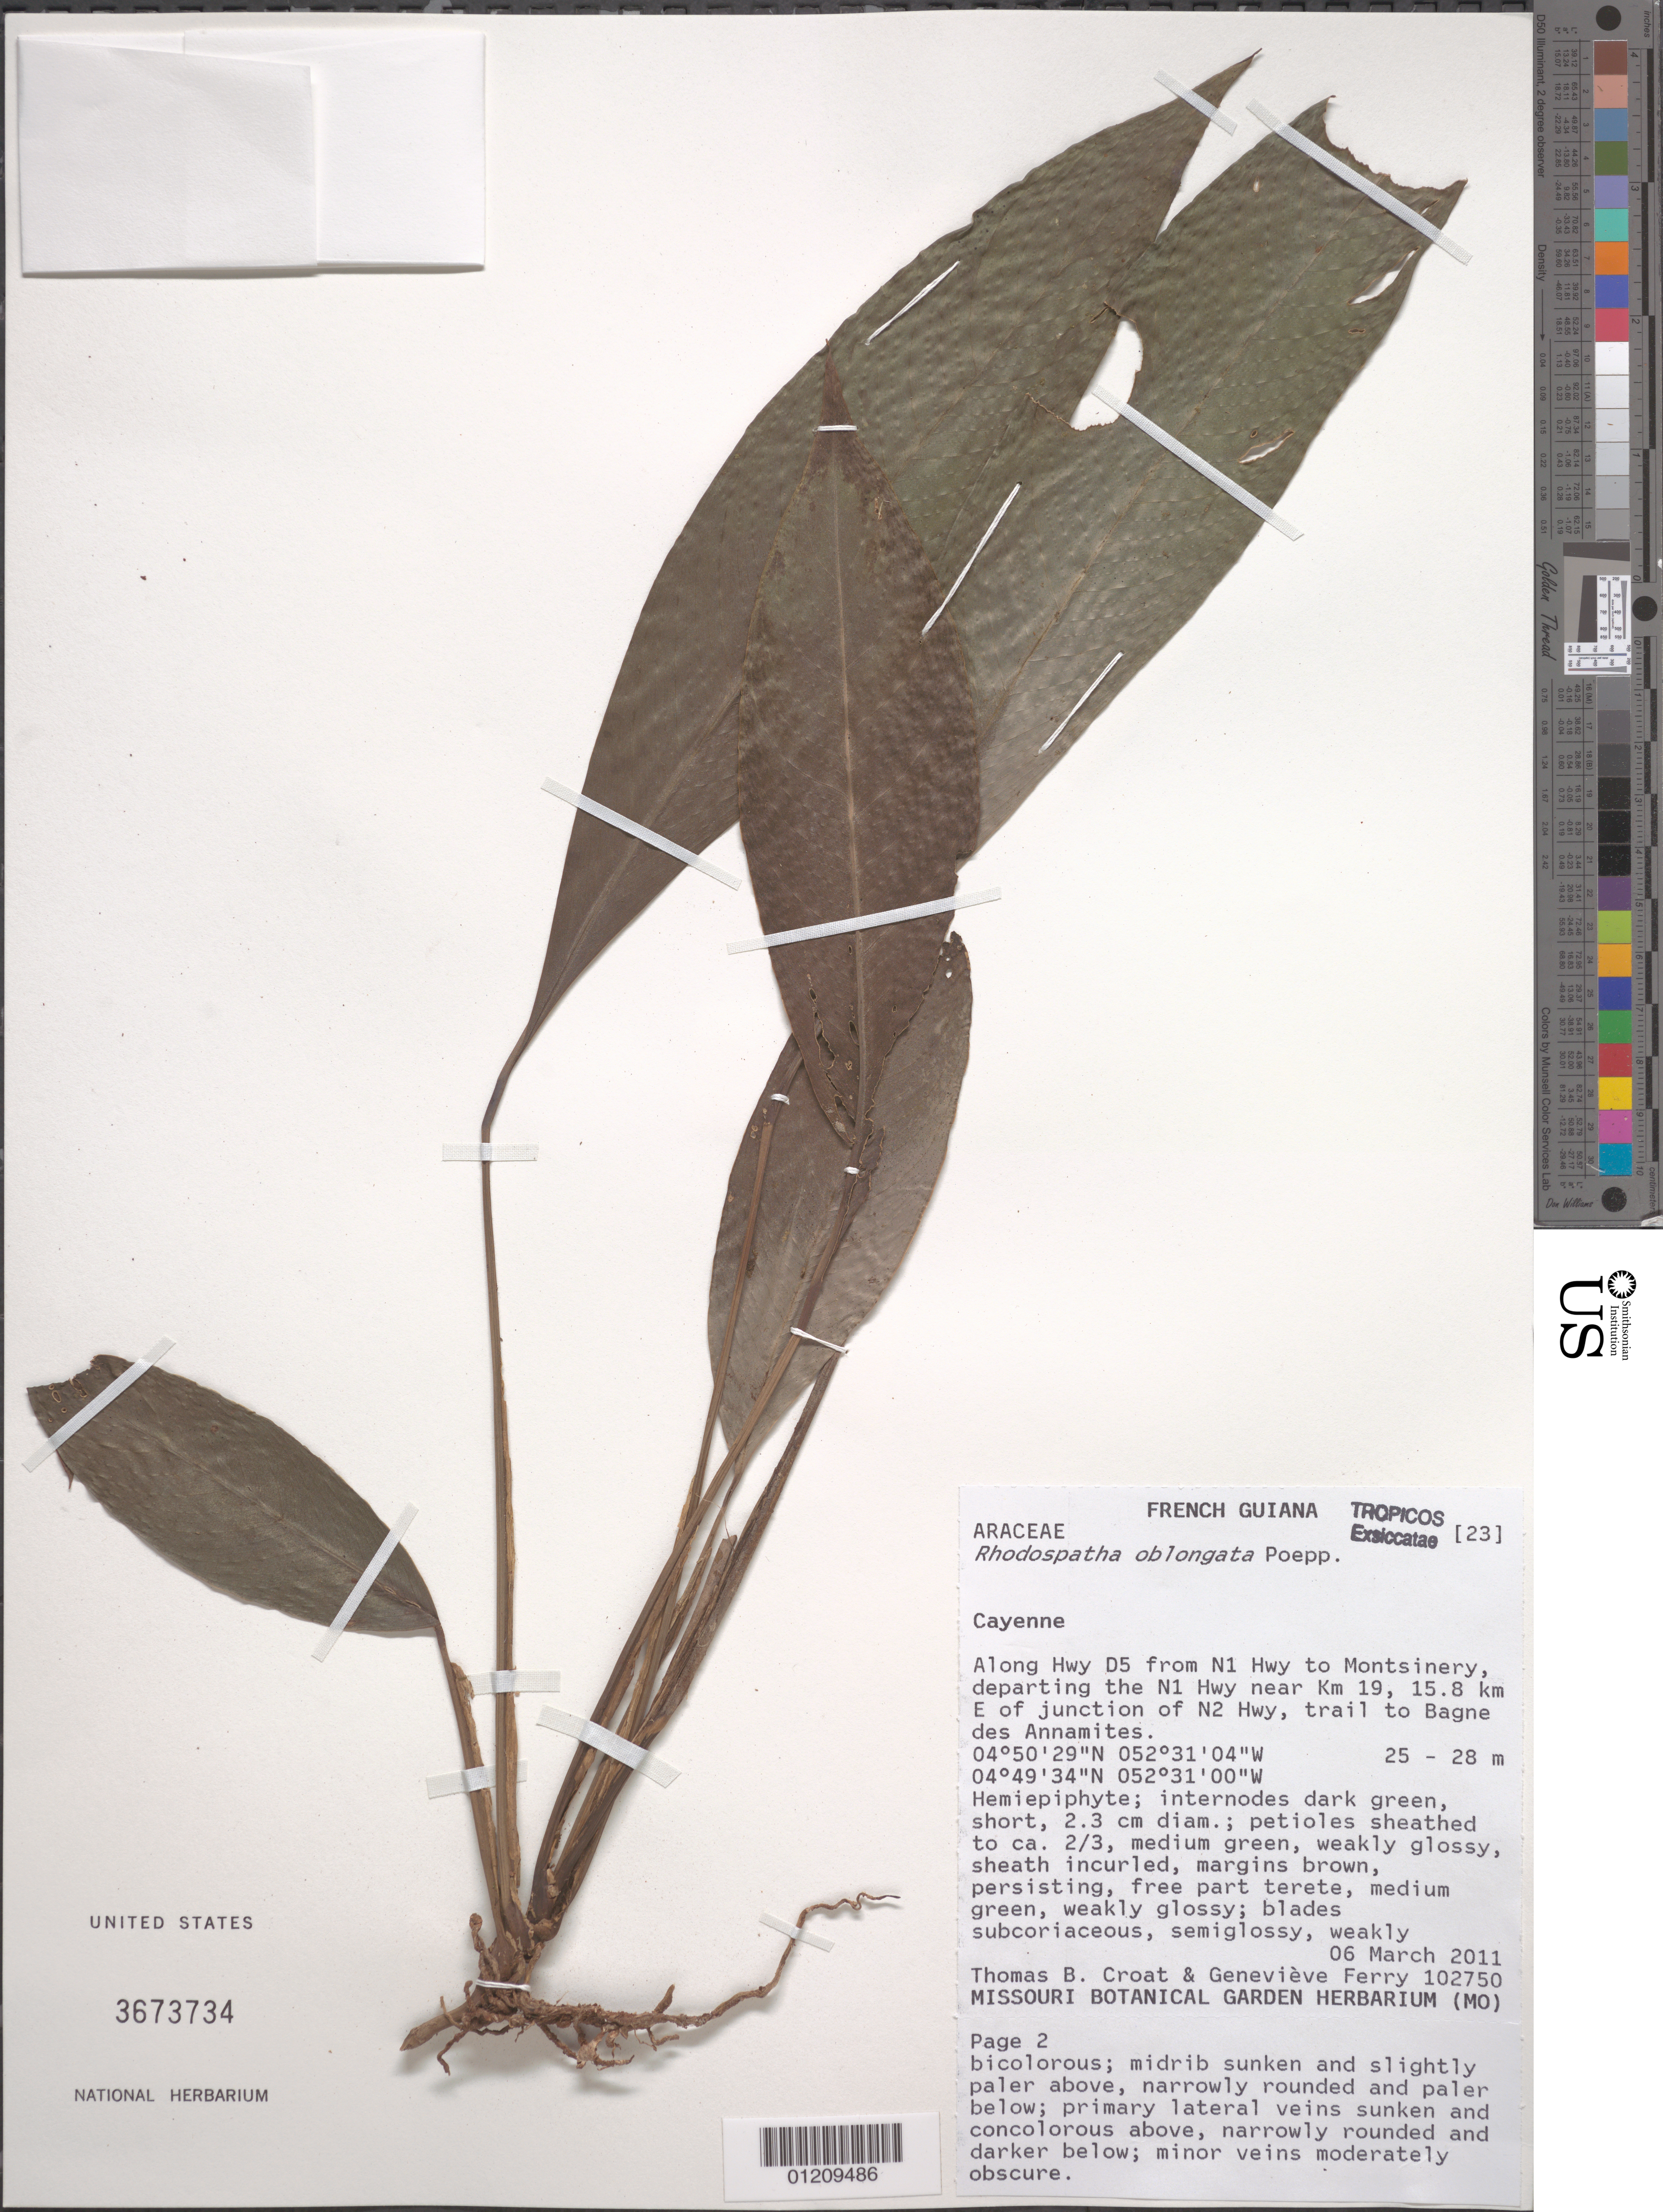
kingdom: Plantae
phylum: Tracheophyta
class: Liliopsida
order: Alismatales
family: Araceae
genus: Rhodospatha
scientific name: Rhodospatha oblongata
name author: Poepp.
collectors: T. B. Croat & G. Ferry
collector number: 102750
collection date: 2011-03-06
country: French Guiana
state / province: Cayenne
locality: Along Hwy D5 from N1 Hwy to Montsinery, departing the N1 Hwy near Km 19, 15.8km E of juunction o fN2 Hwy, trail to Bagne des Annamites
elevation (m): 25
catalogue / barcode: US 3673734